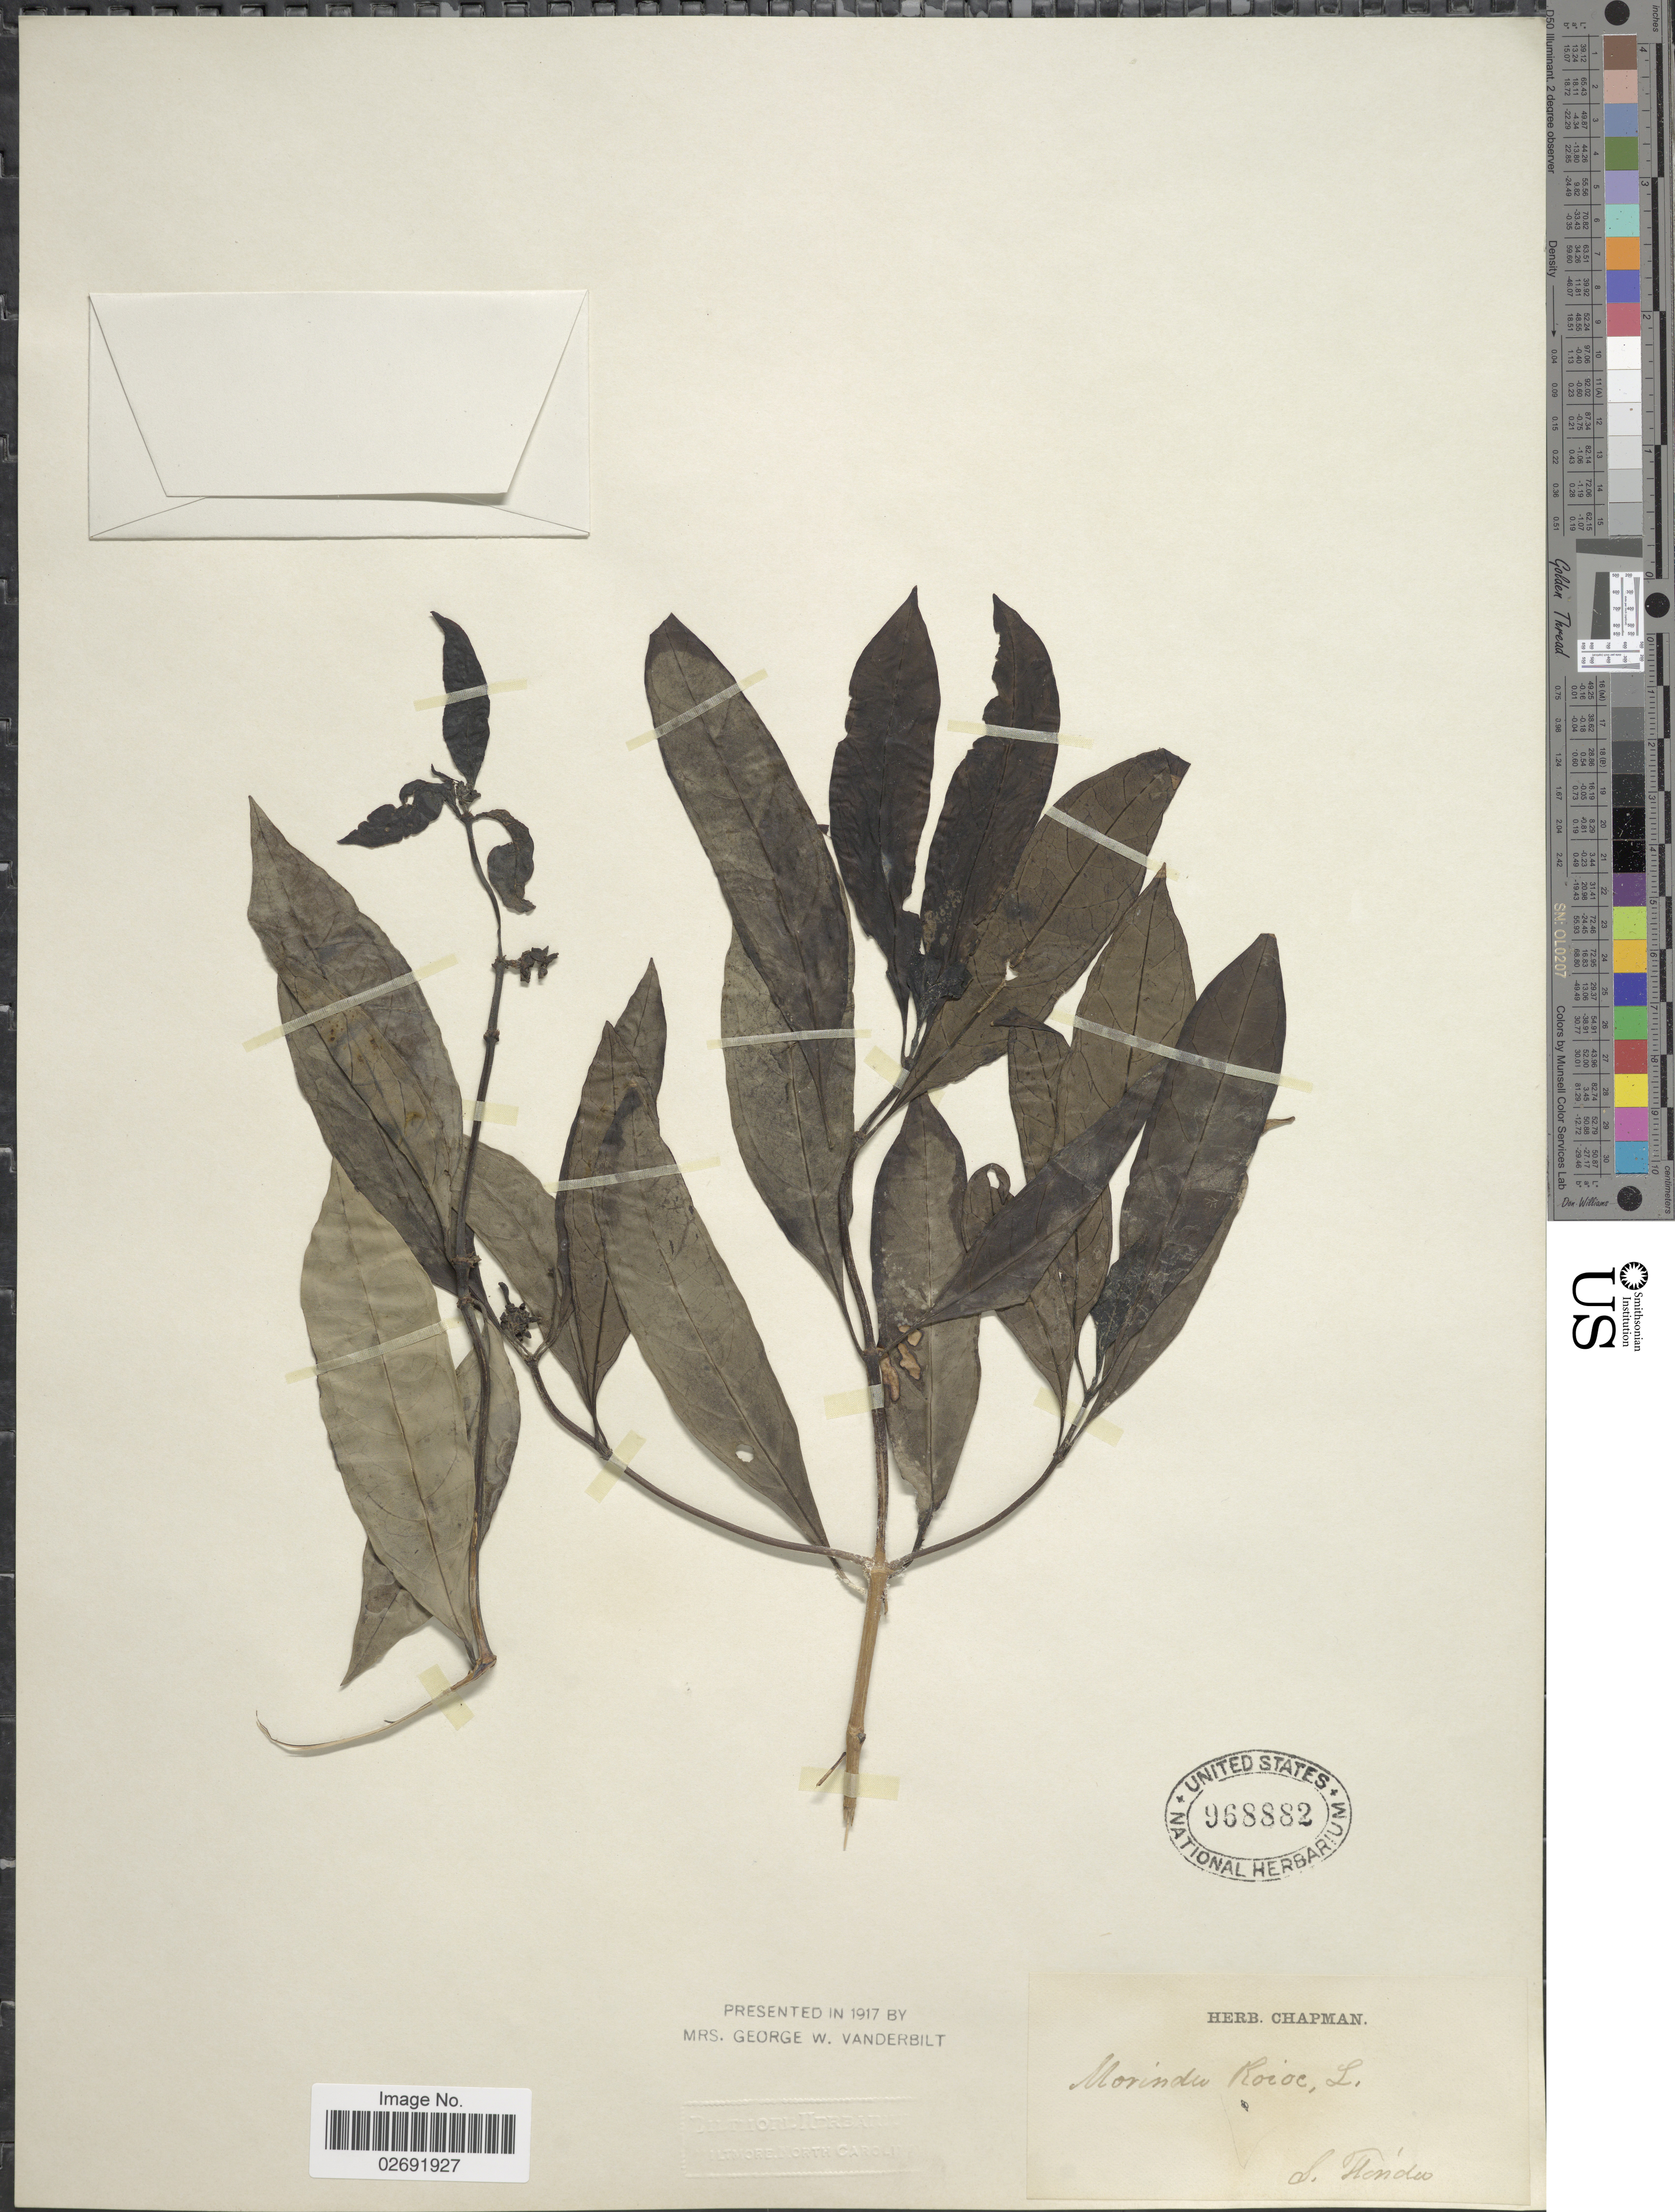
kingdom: Plantae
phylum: Tracheophyta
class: Magnoliopsida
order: Gentianales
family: Rubiaceae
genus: Morinda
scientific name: Morinda royoc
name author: L.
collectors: ex herb. Chapman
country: United States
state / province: Florida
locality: S. Florida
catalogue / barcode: US 968882